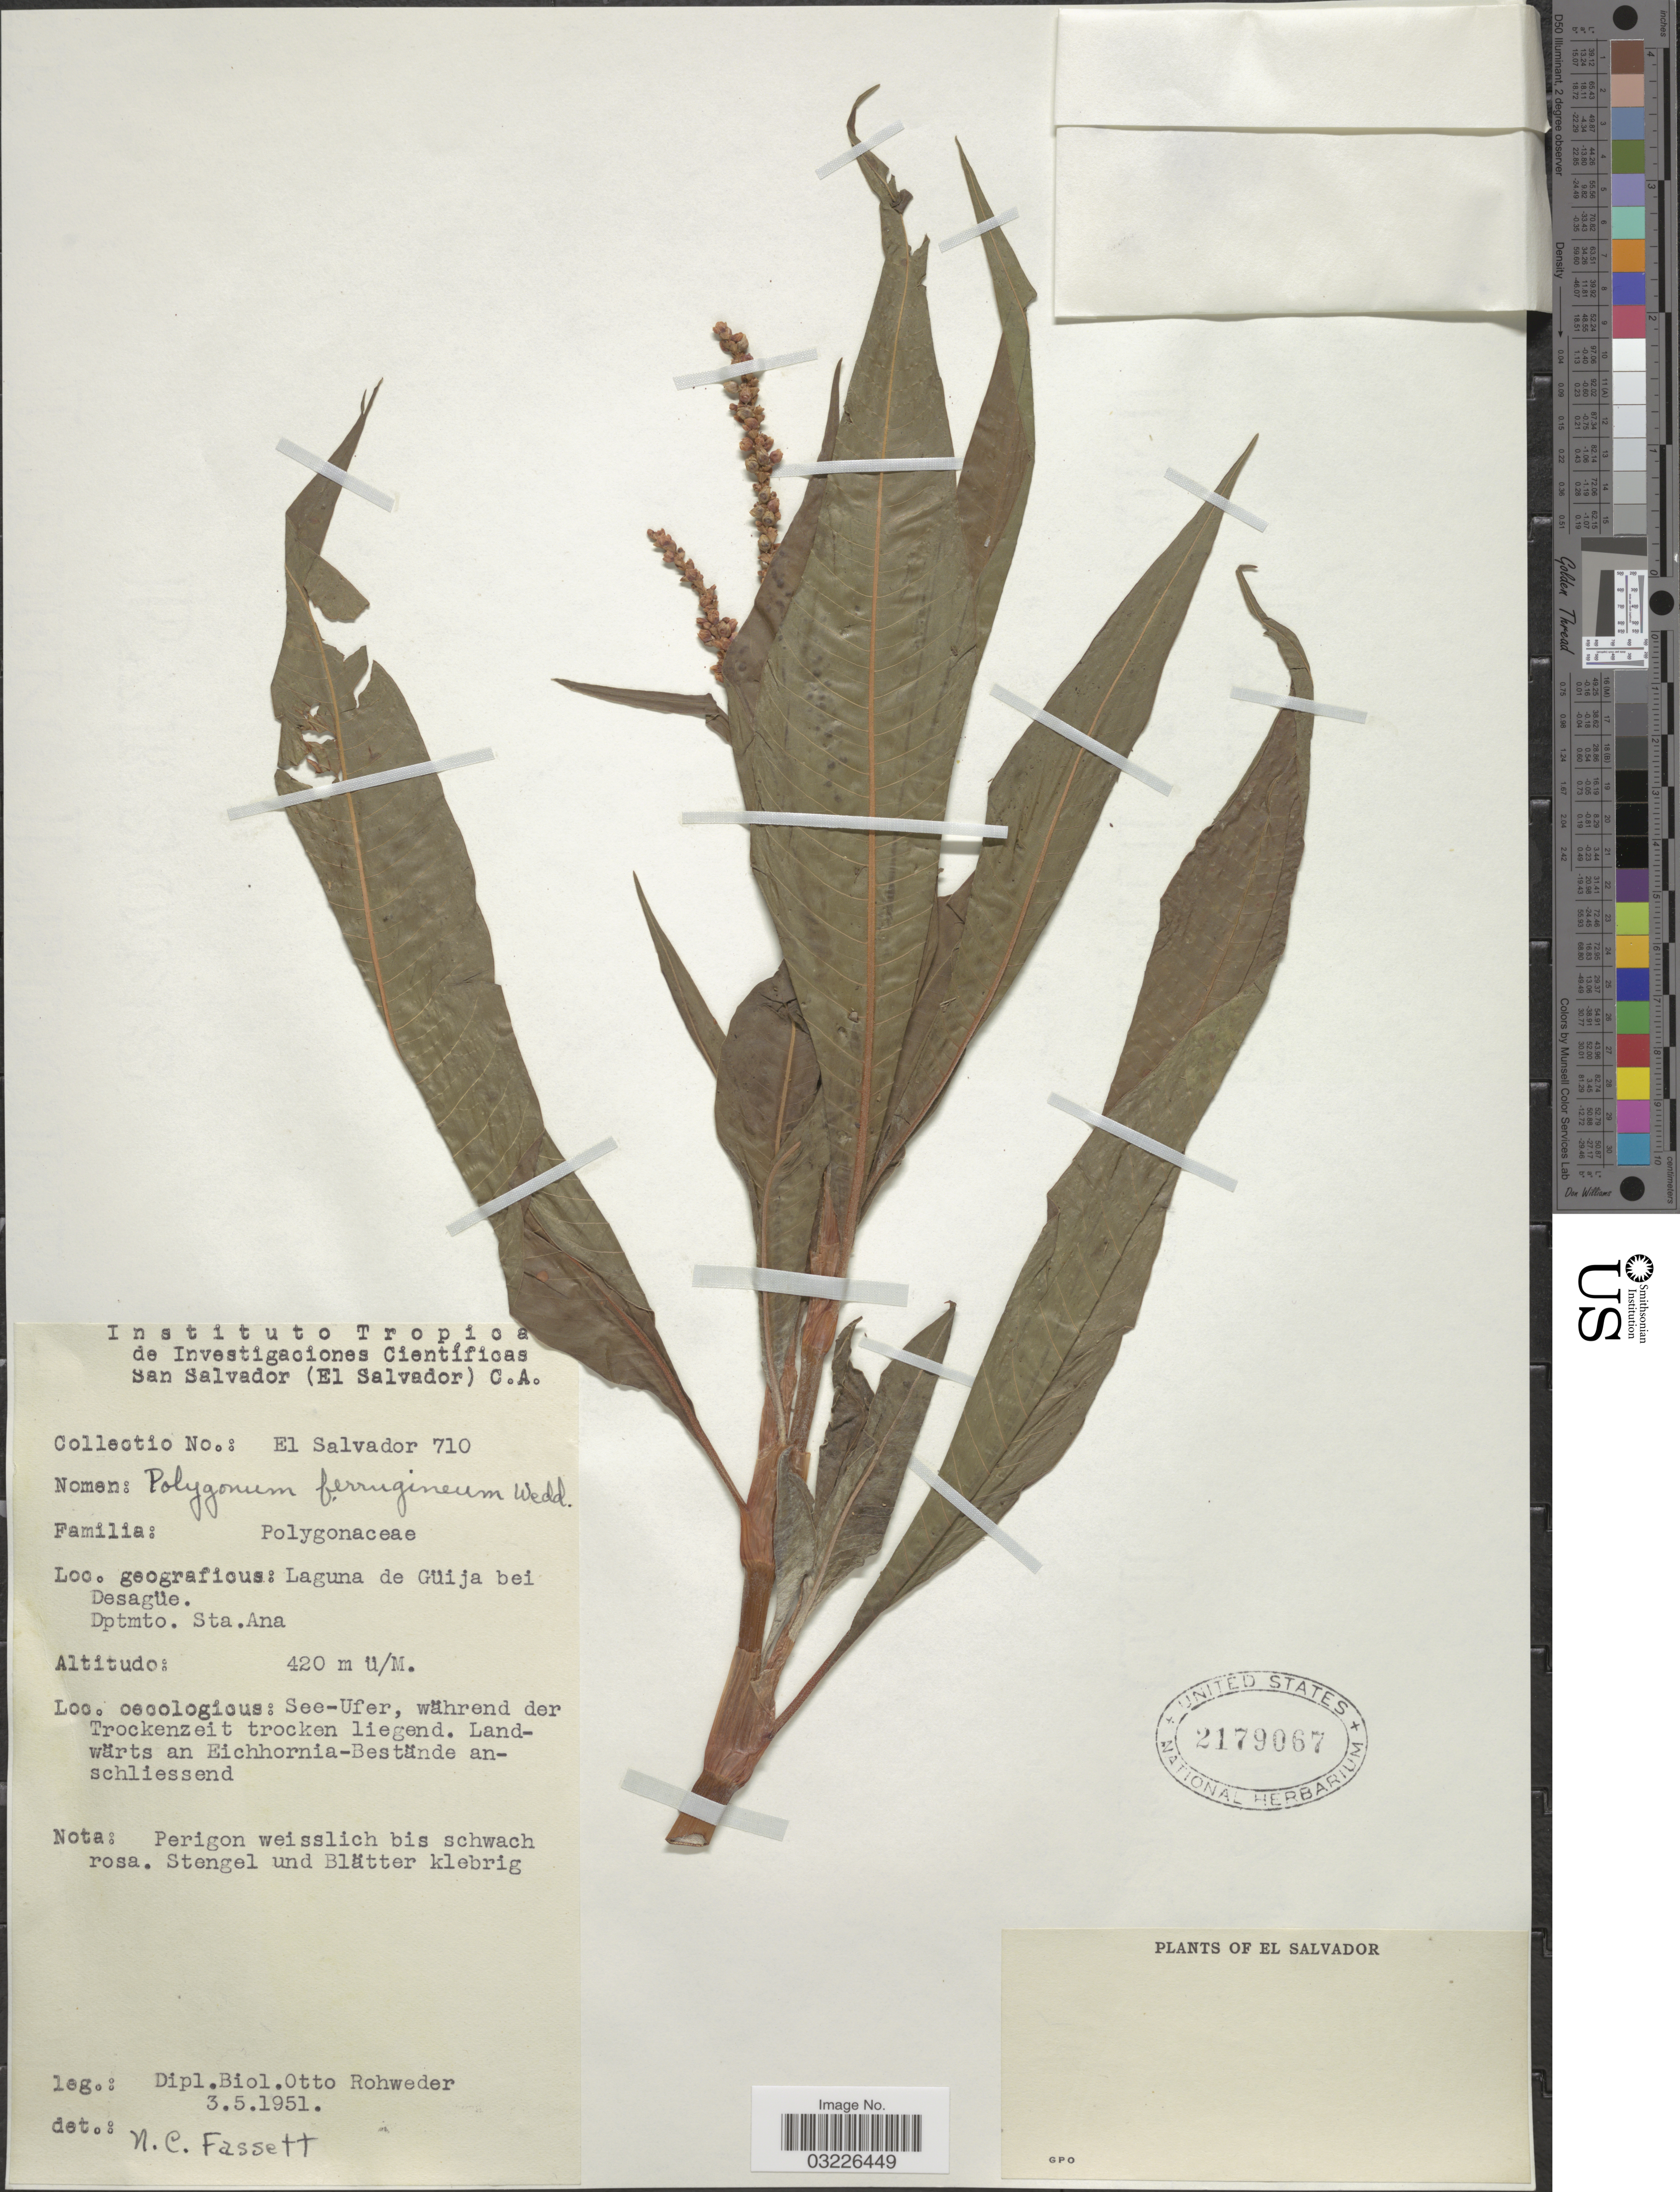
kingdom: Plantae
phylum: Tracheophyta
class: Magnoliopsida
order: Caryophyllales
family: Polygonaceae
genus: Polygonum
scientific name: Polygonum ferrugineum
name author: Wedd.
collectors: O. Rohweder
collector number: El Salvador 710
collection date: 1951-05-03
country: El Salvador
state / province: Santa Ana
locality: Laguna de Güija bei Desagüe. Dptmto. Sta. Ana.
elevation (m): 420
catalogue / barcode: US 2179067